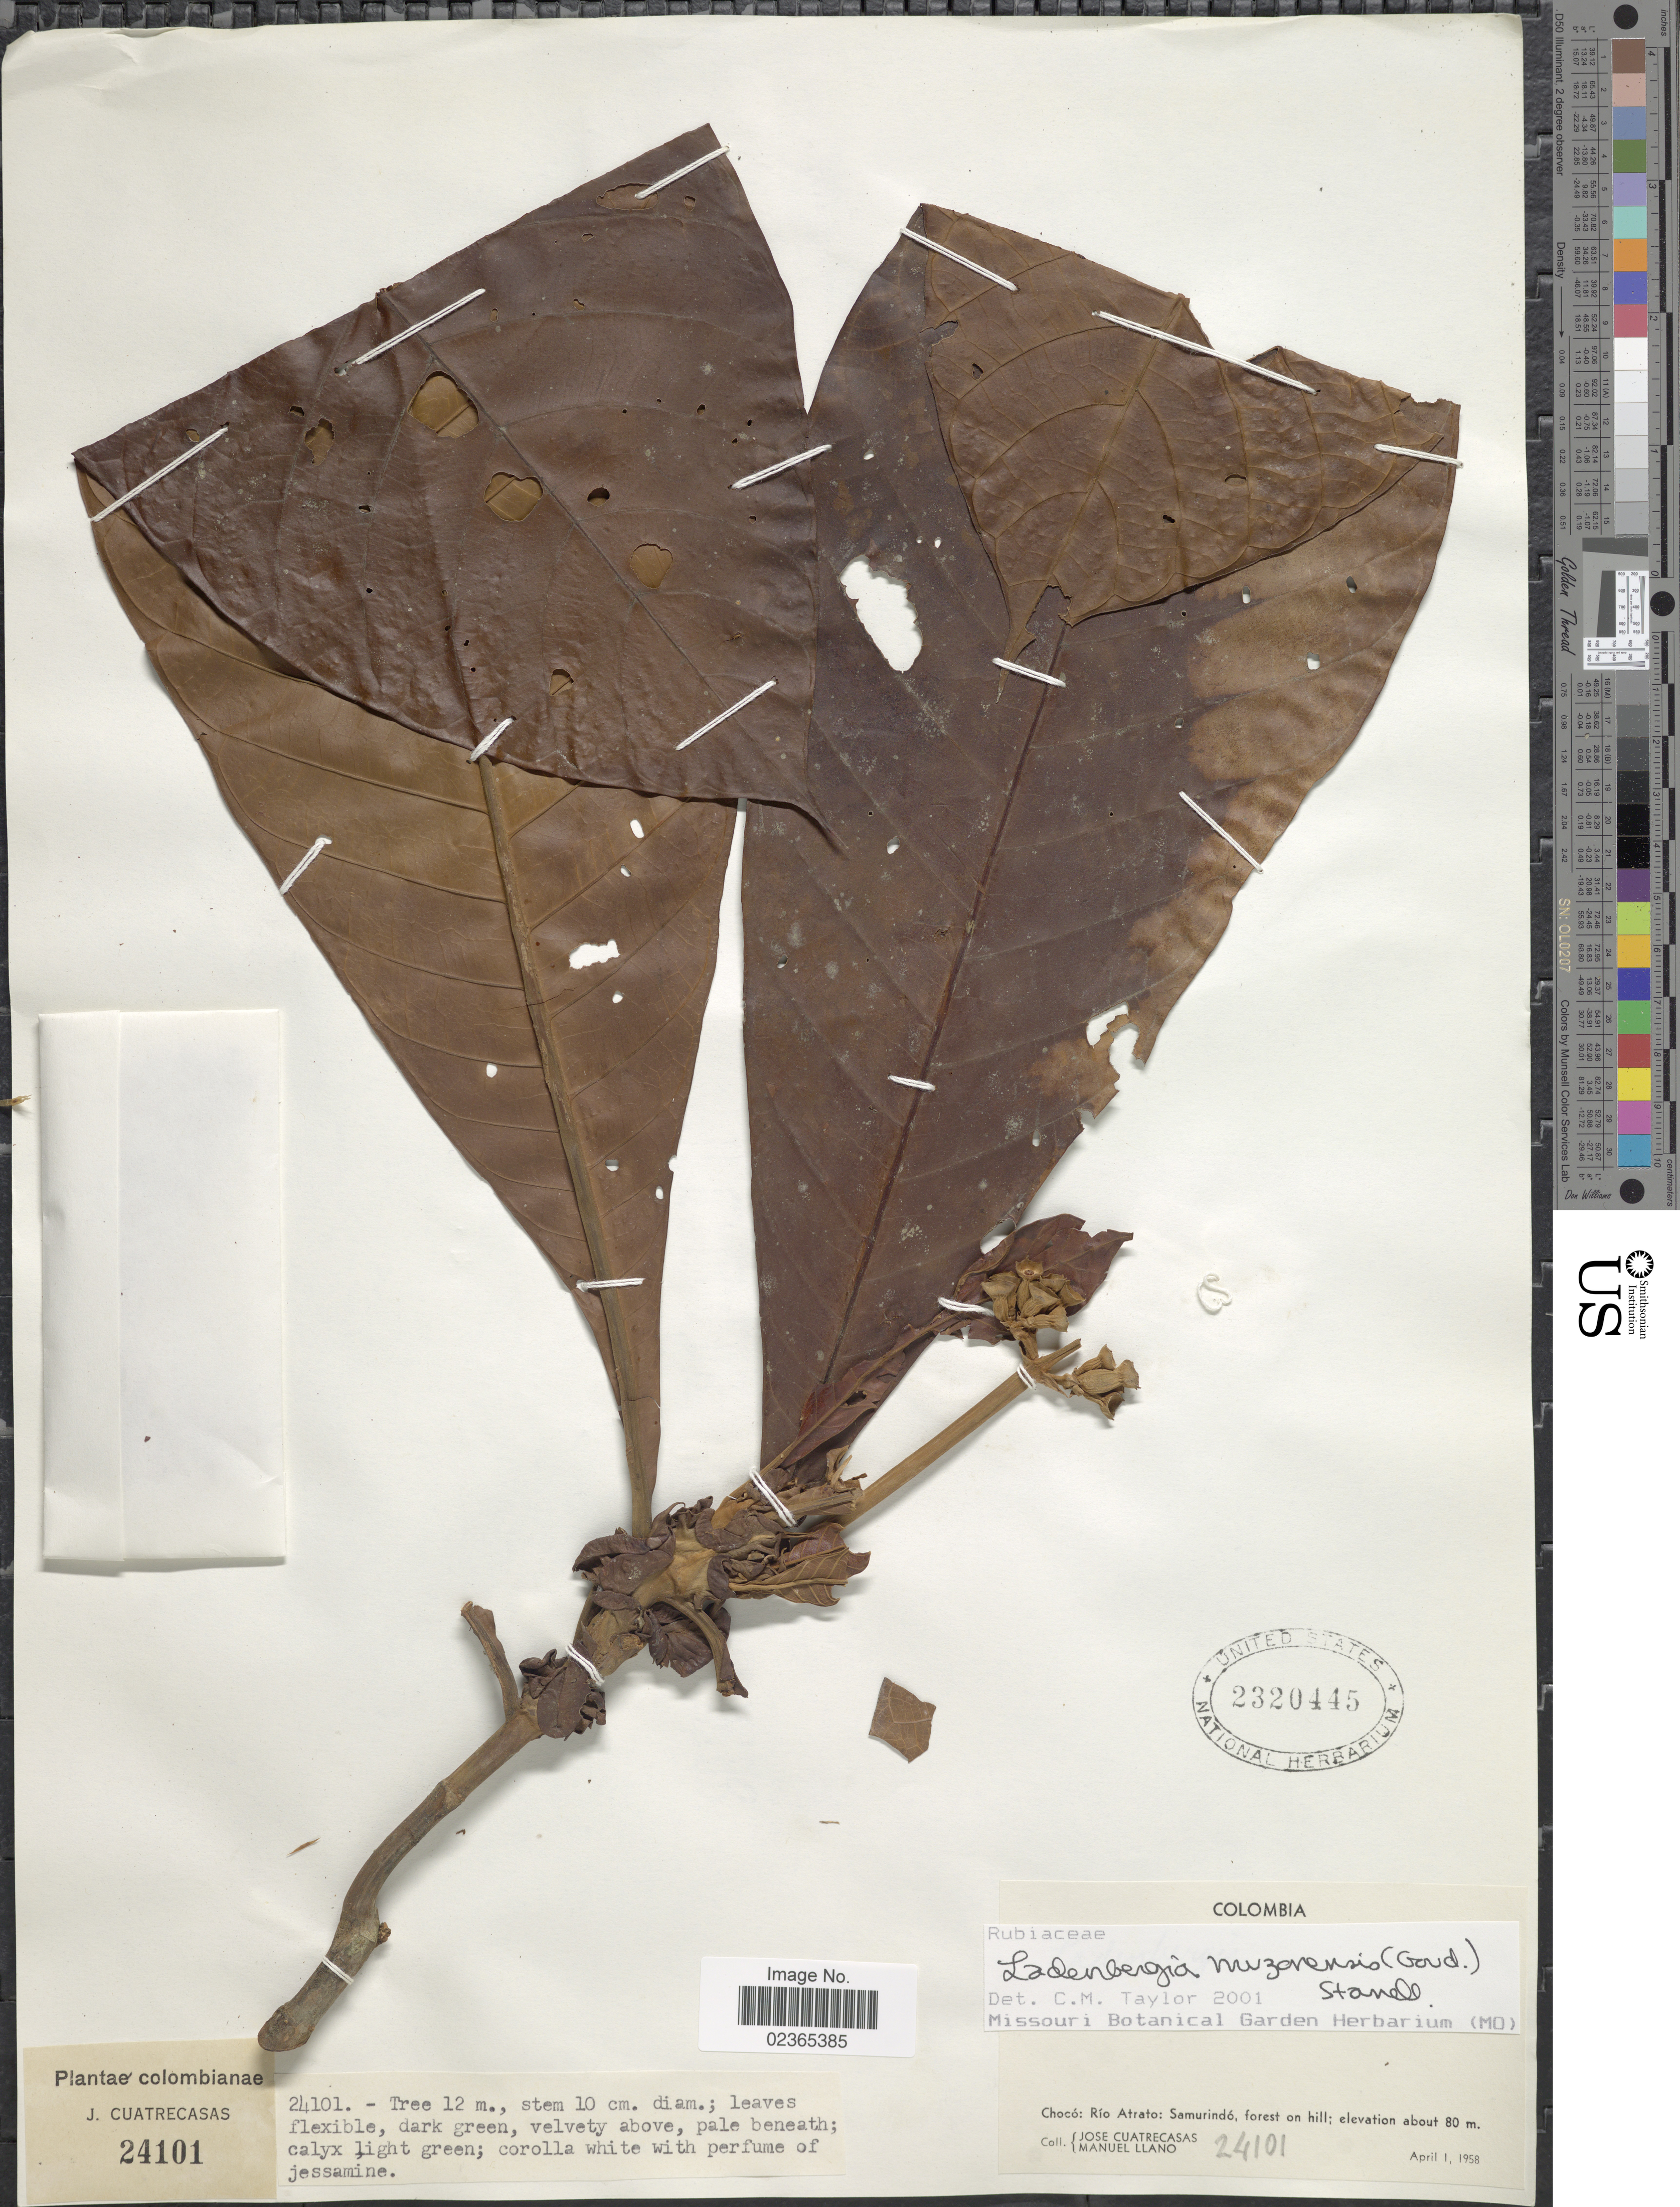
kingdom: Plantae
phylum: Tracheophyta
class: Magnoliopsida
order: Gentianales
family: Rubiaceae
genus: Ladenbergia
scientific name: Ladenbergia muzonensis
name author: (Goudot) Standl.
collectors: J. Cuatrecasas & M. Llano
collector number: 24101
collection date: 1958-04-01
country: Colombia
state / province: Chocó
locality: Rio Atrato: Samurindo, forest on hill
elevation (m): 80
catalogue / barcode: US 2320445